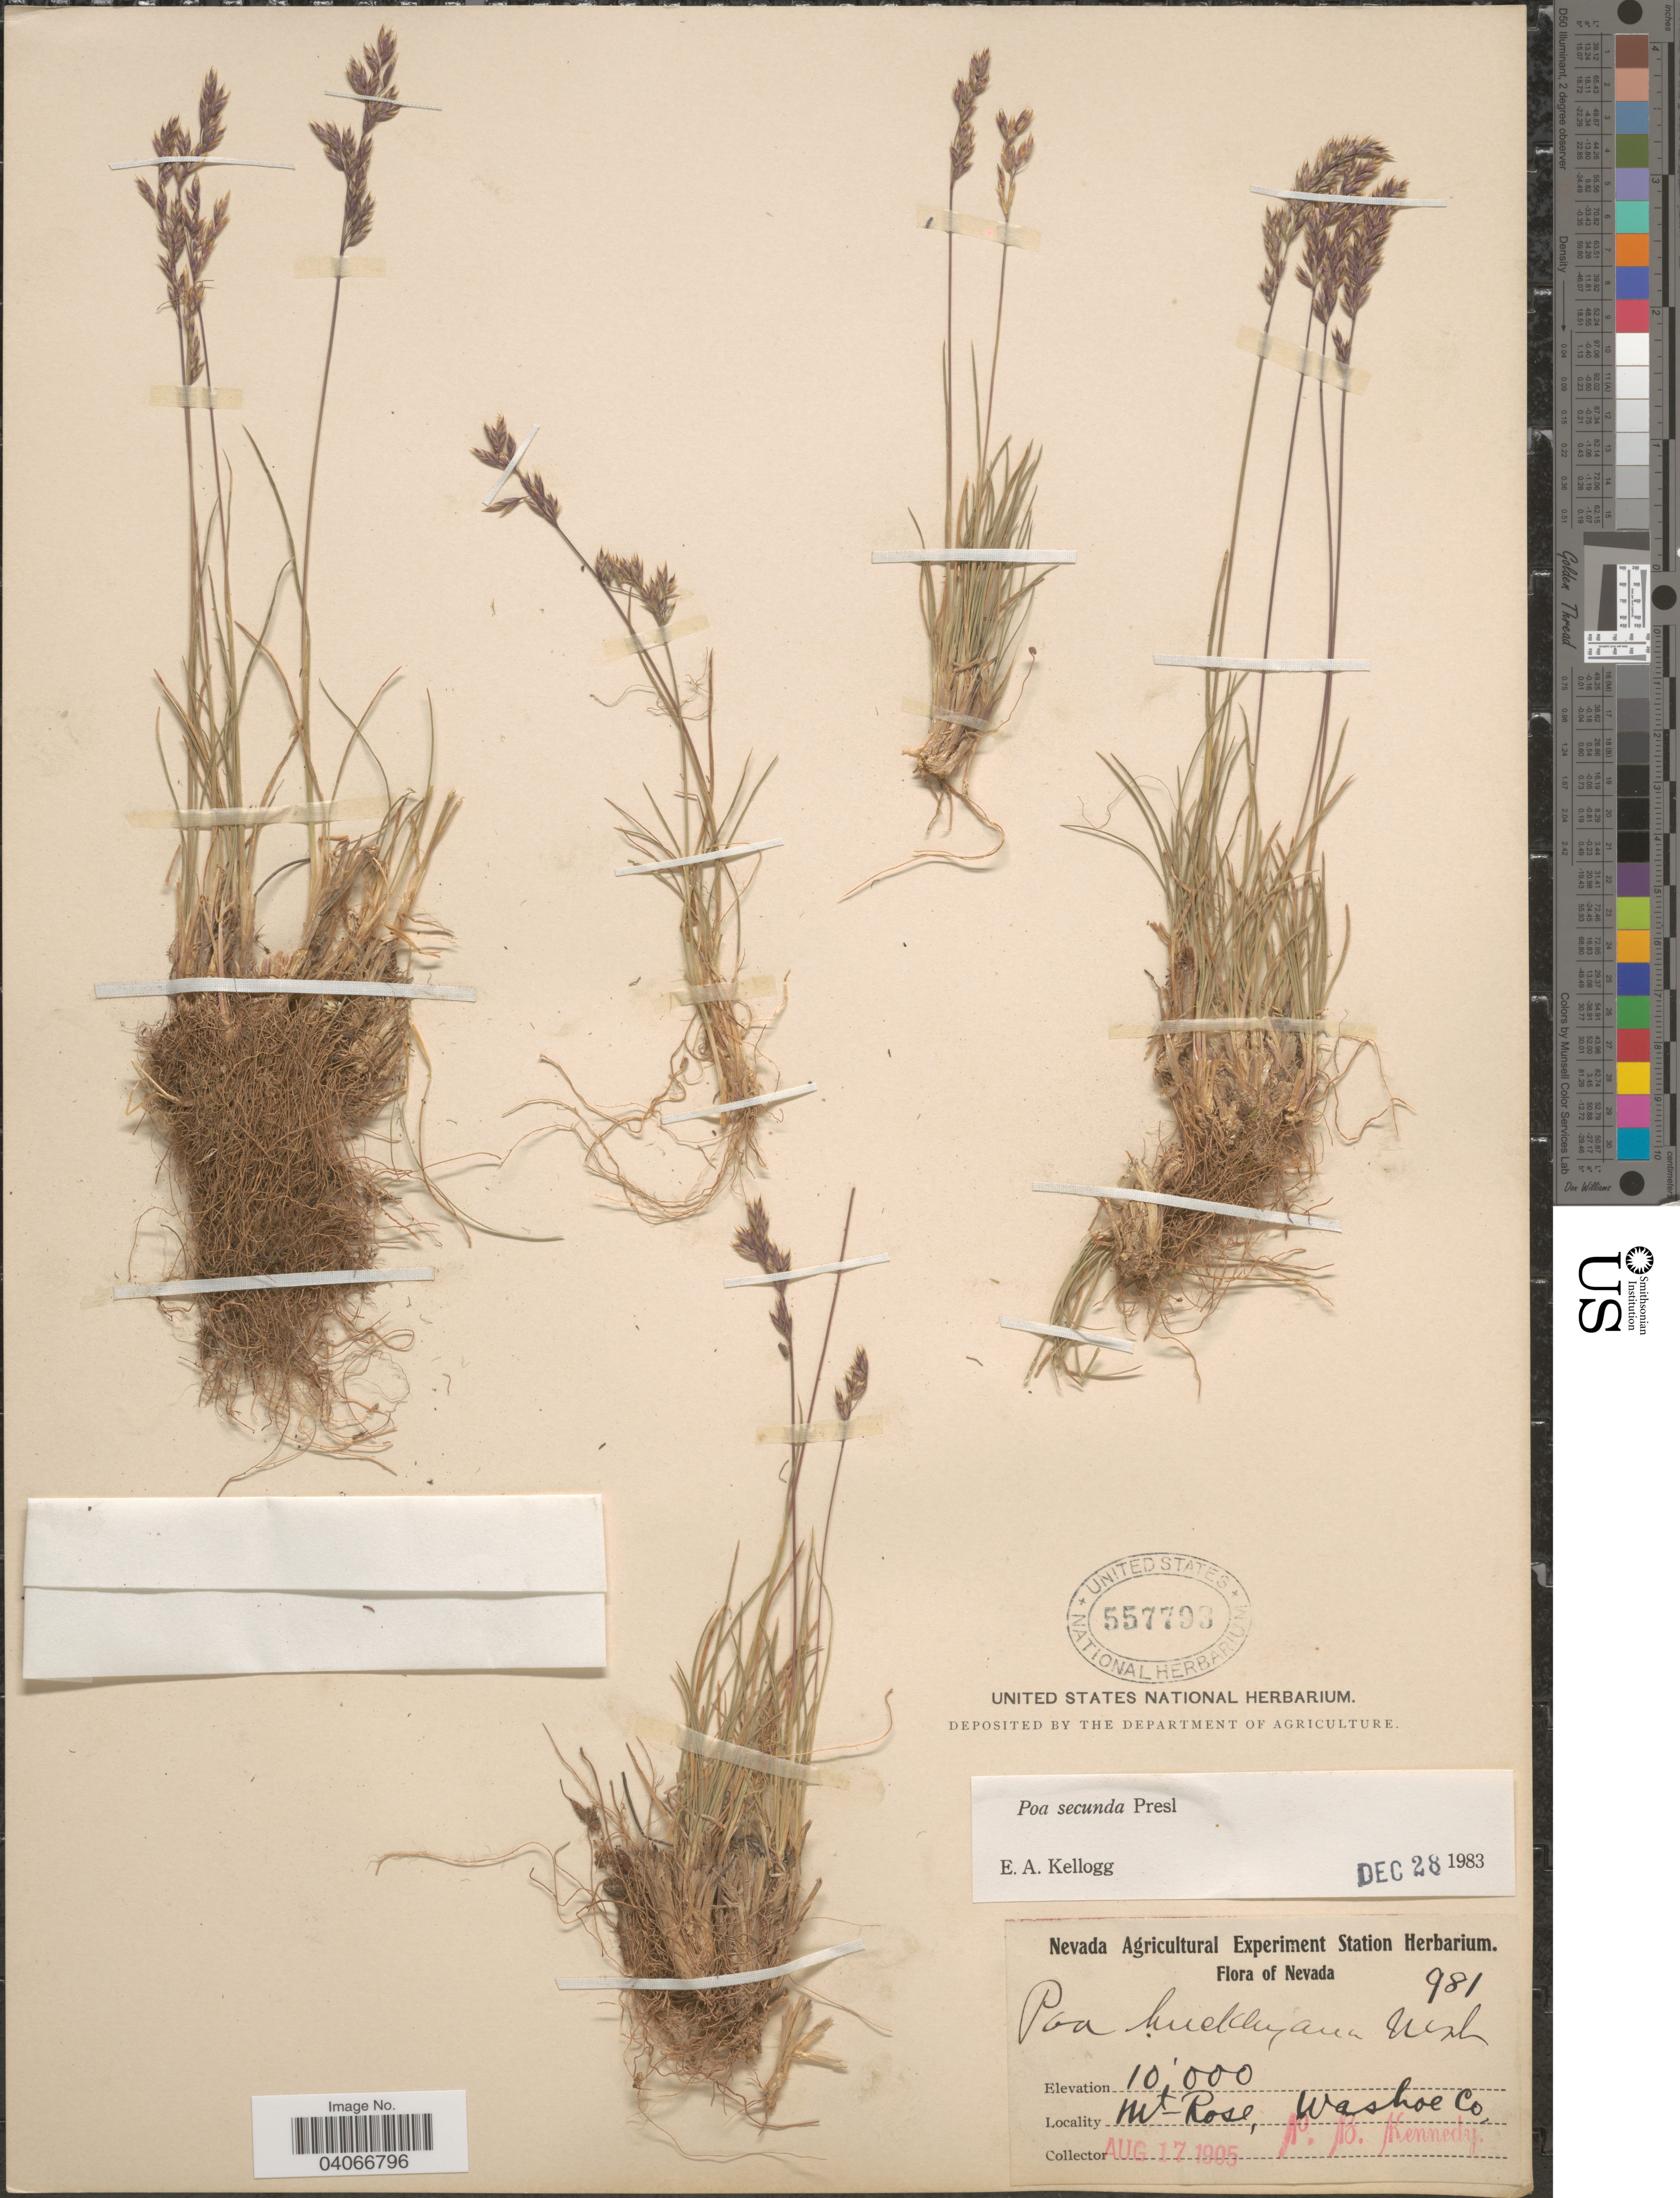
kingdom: Plantae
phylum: Tracheophyta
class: Liliopsida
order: Poales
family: Poaceae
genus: Poa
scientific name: Poa secunda subsp. secunda var. scabrella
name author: (Thurb.) Soreng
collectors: P. B. Kennedy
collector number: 981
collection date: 1905-08-17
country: United States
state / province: Nevada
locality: Mt-Rose, Washoe Co.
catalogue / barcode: US 557793